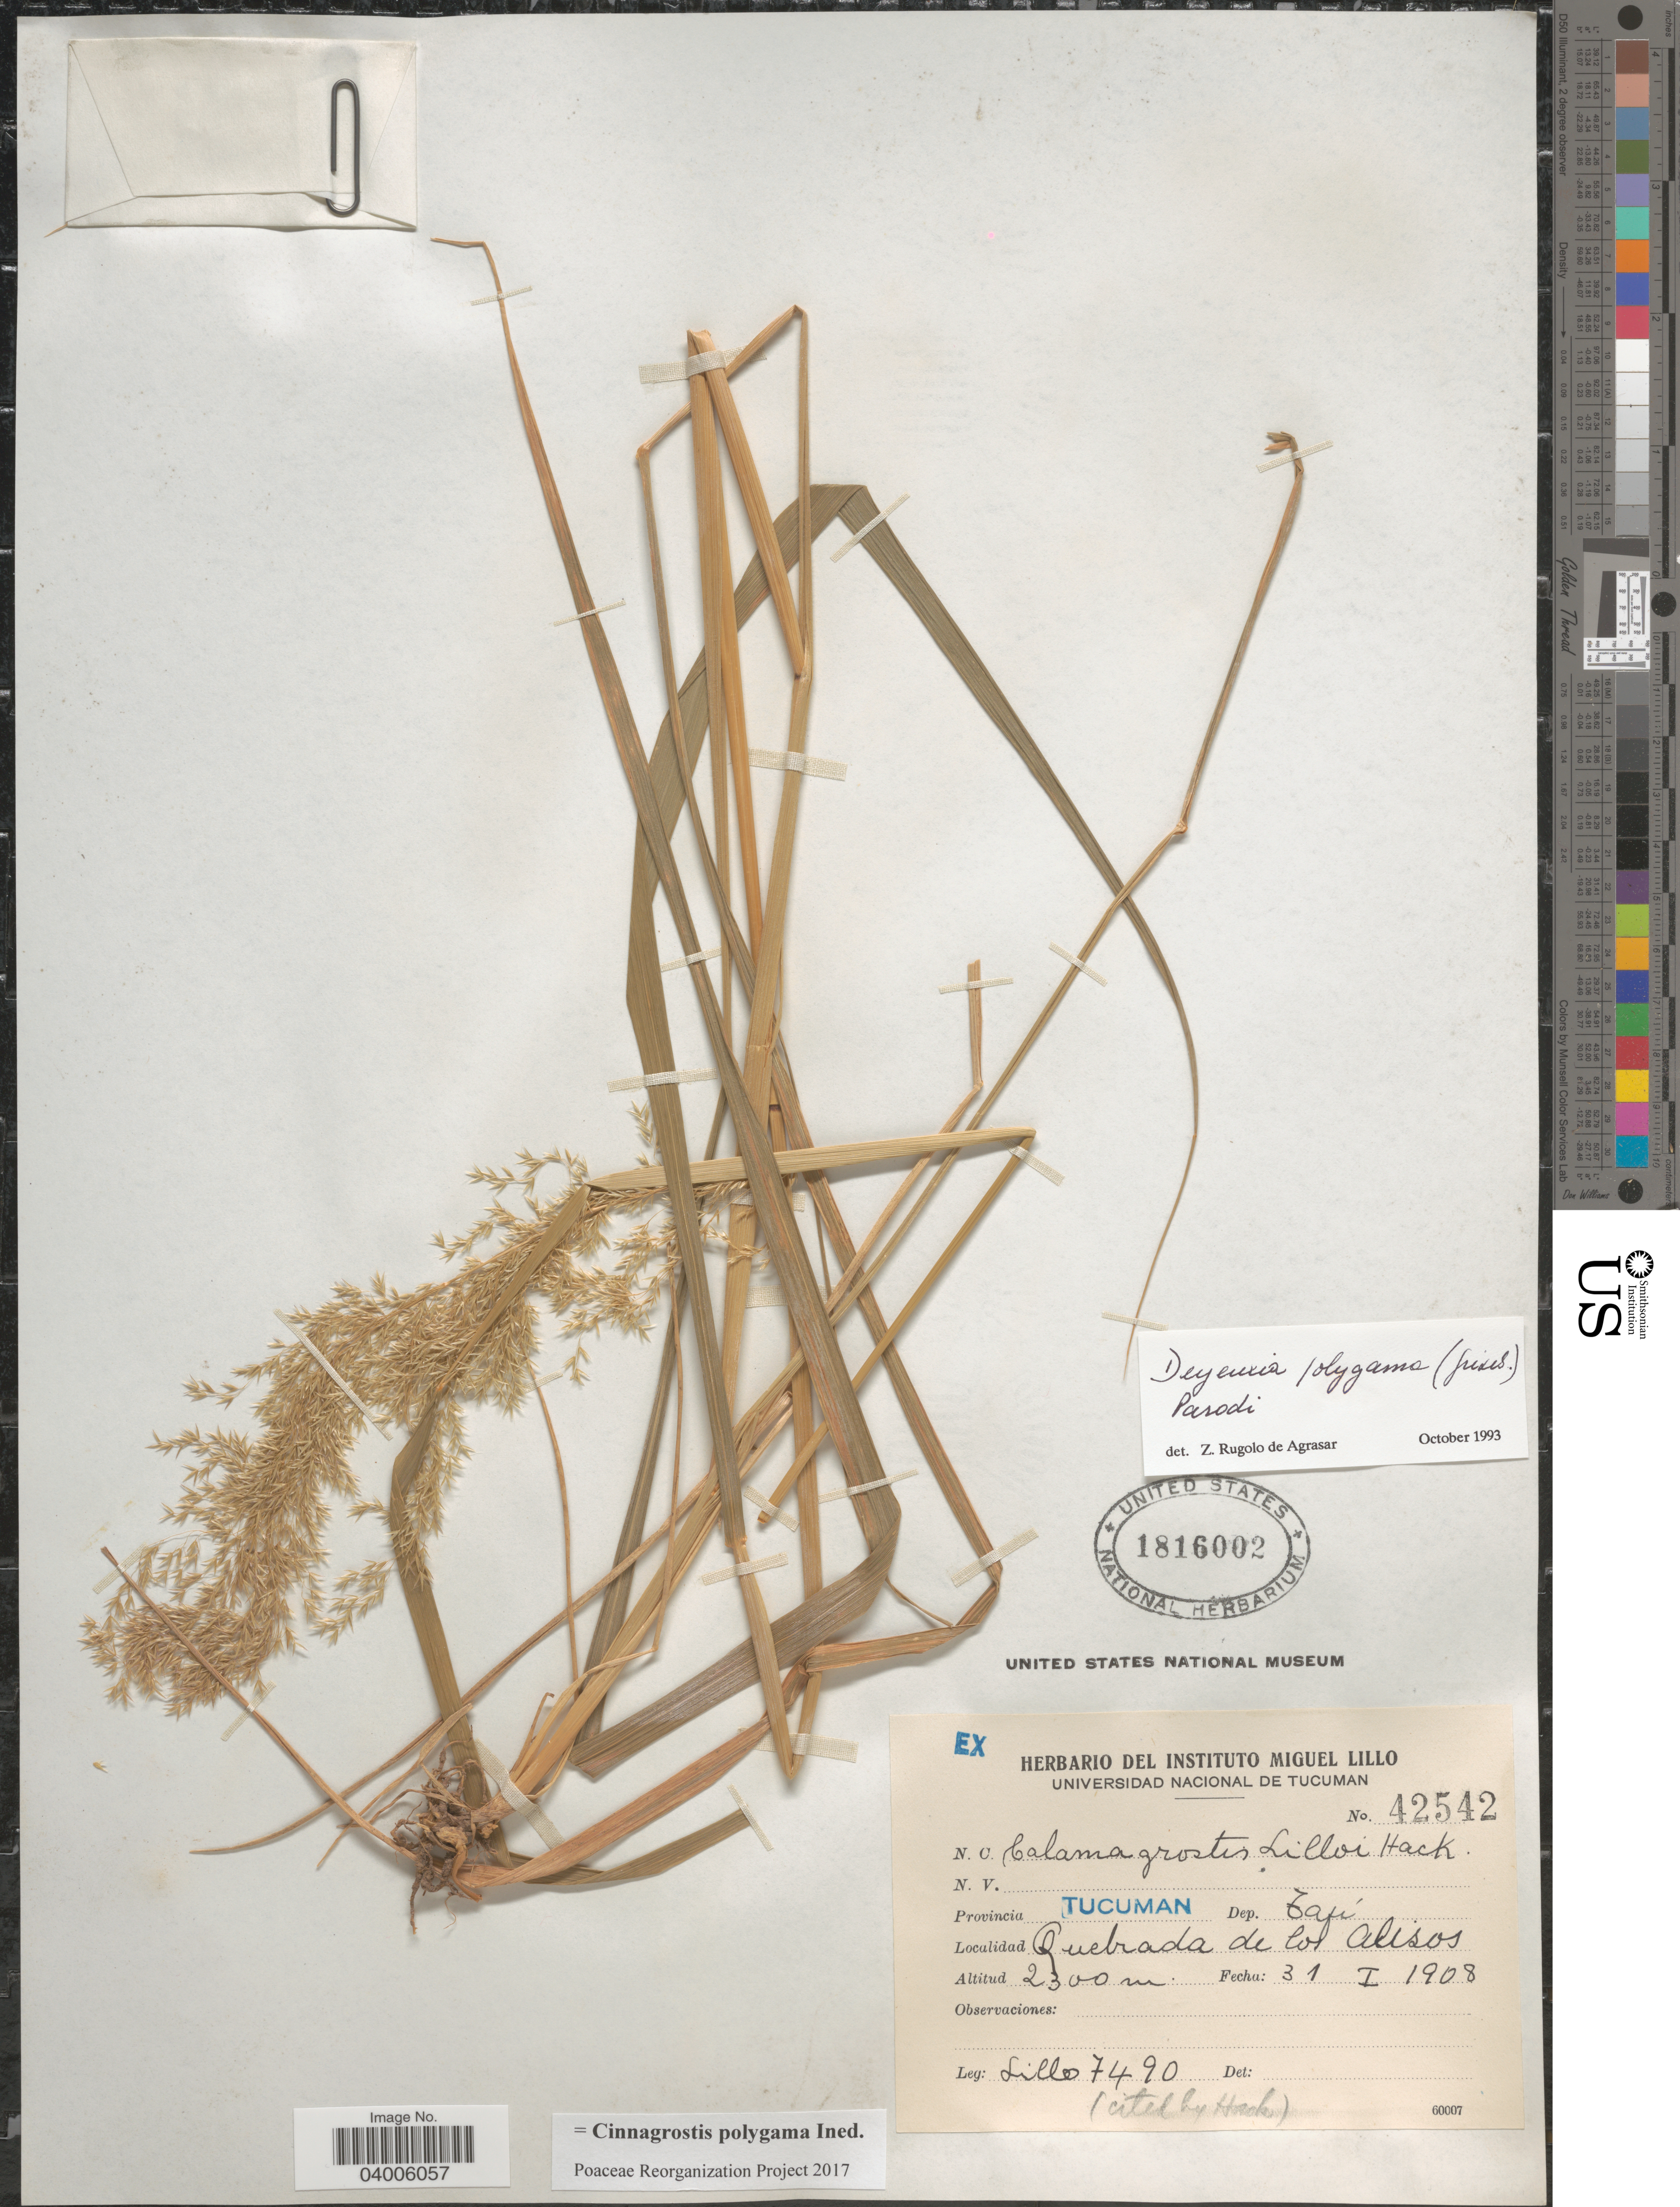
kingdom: Plantae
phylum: Tracheophyta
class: Liliopsida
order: Poales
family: Poaceae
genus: Cinnagrostis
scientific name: Cinnagrostis polygama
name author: Griseb.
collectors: M. Lillo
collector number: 7490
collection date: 1908-01-31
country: Argentina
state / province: Tucuman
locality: Dep. Tafí. Quebrada de los Alisos.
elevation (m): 2300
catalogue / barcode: US 1816002